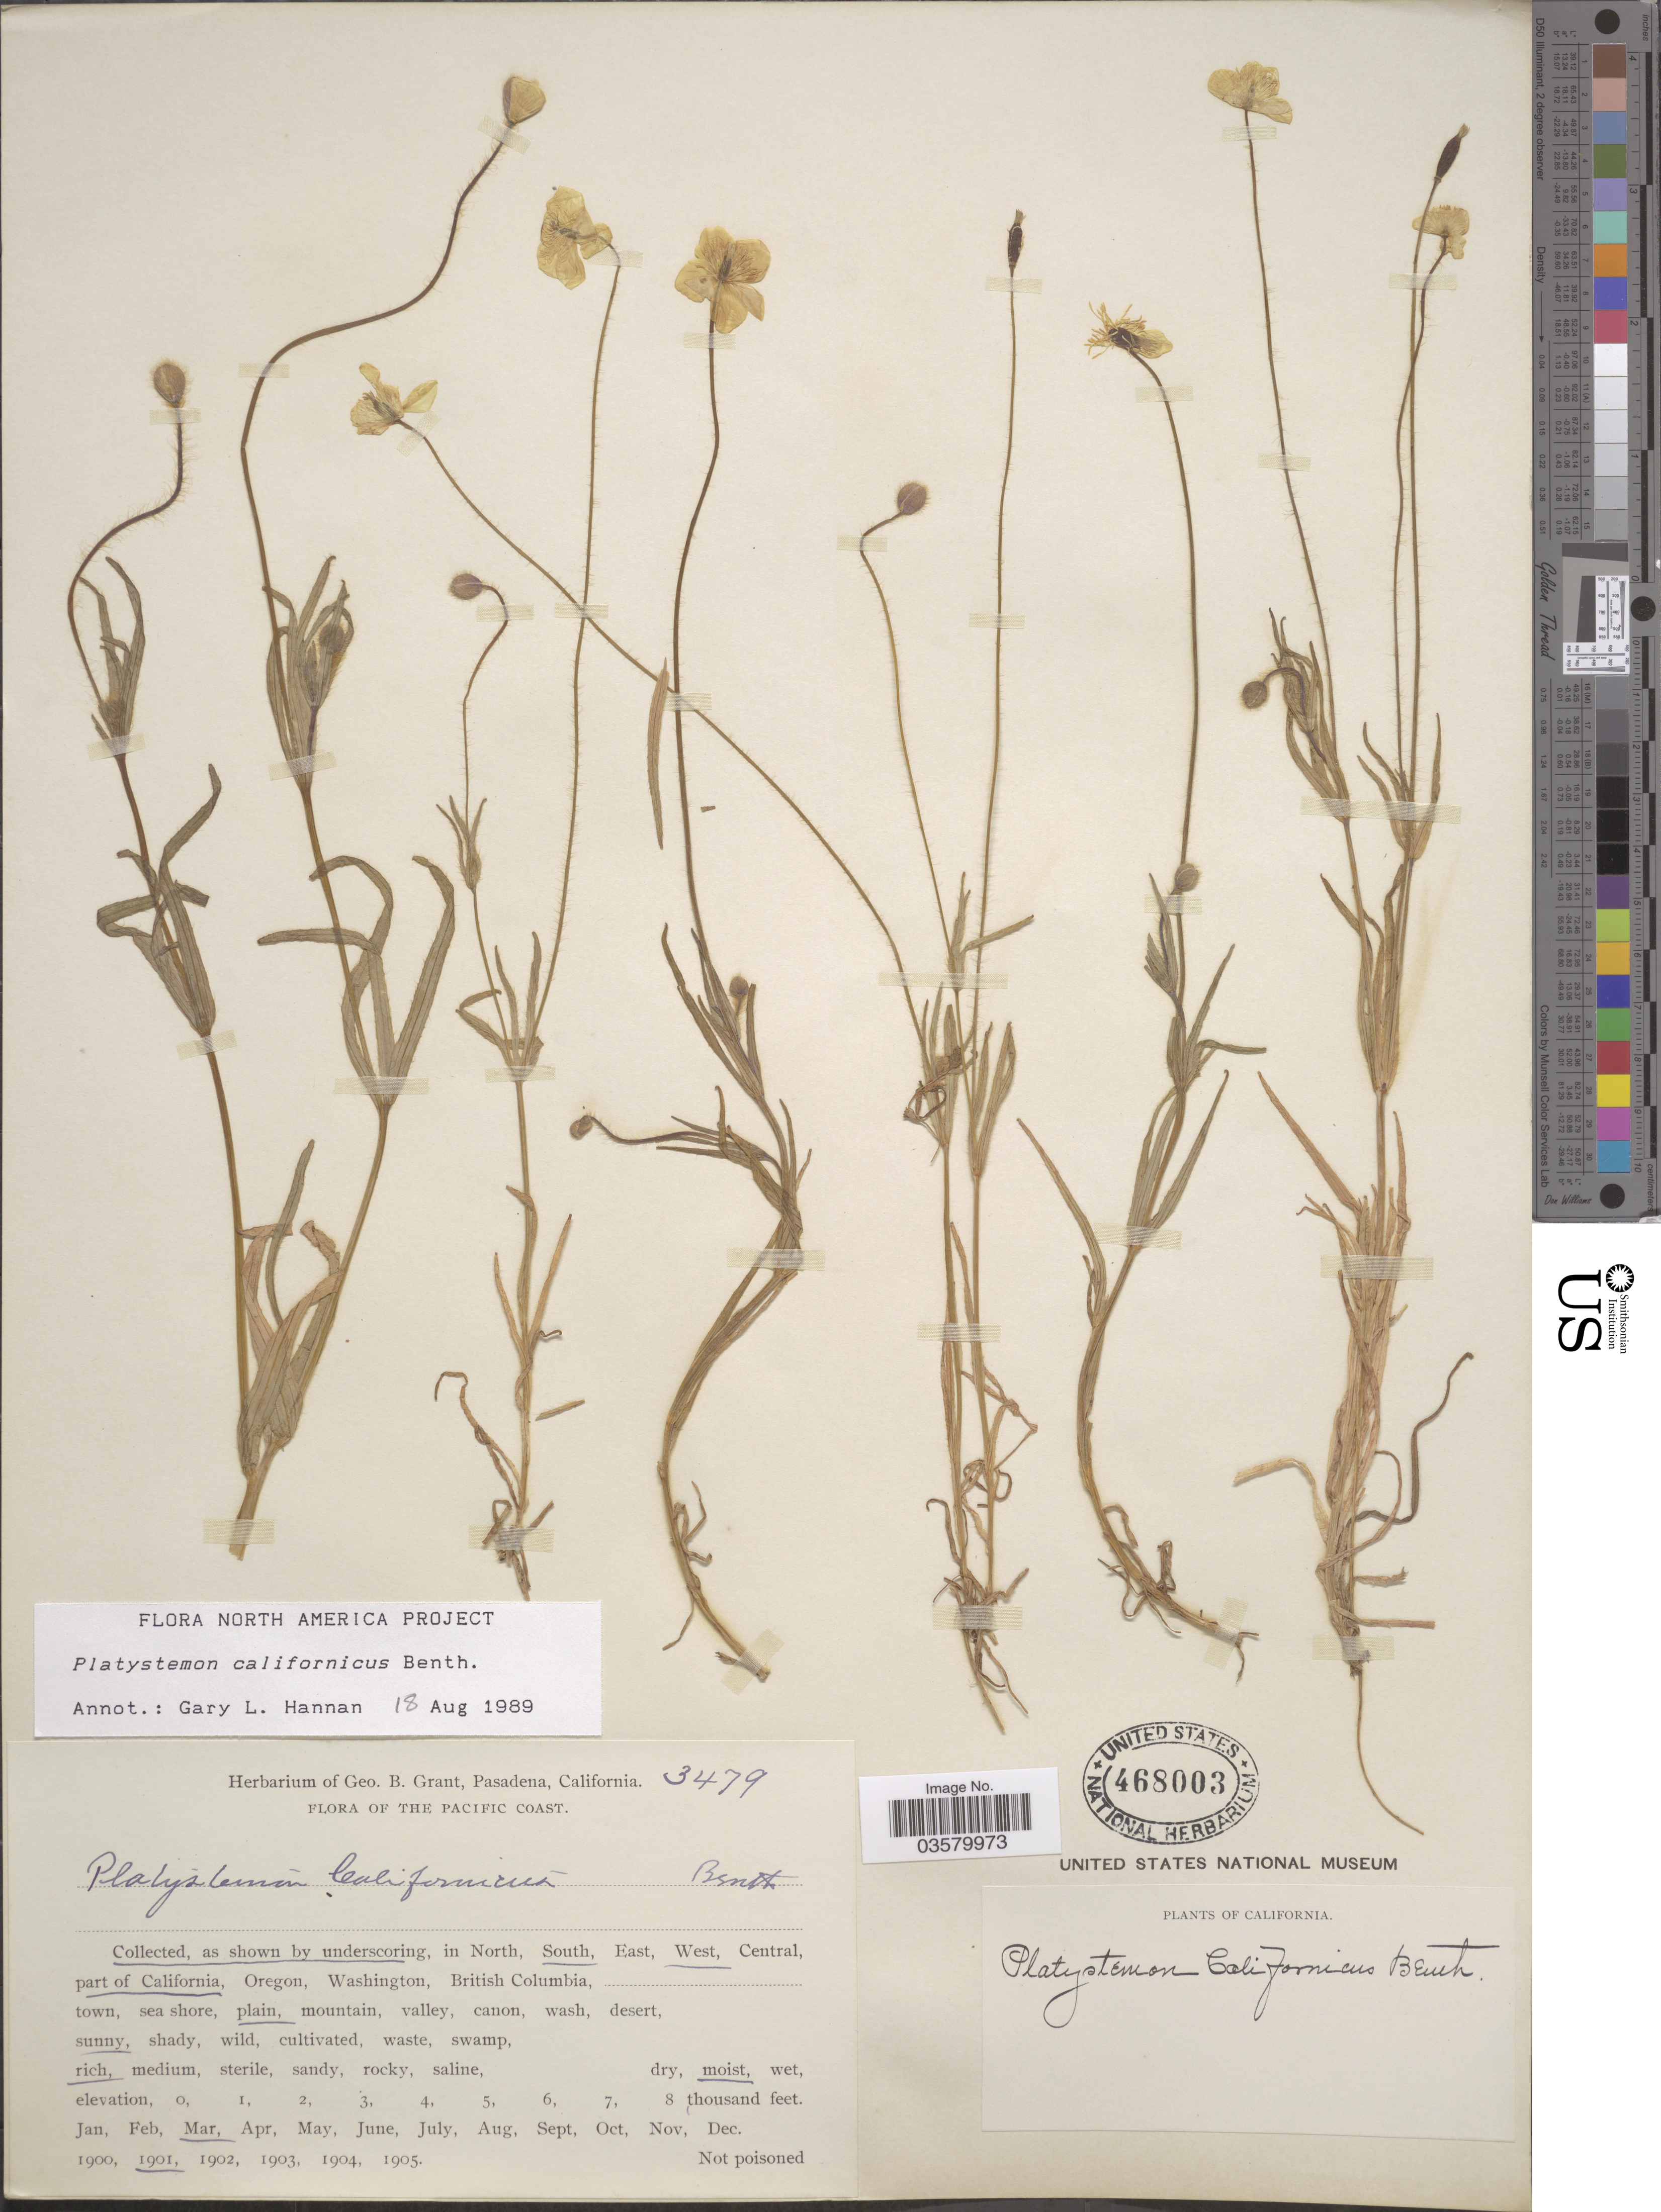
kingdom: Plantae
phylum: Tracheophyta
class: Magnoliopsida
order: Ranunculales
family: Papaveraceae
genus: Platystemon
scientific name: Platystemon californicus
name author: Benth.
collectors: ex herb. Geo. B. Grant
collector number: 3479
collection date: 1901-03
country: United States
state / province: California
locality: The Pacific Coast. South, West part of California.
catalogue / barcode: US 468003